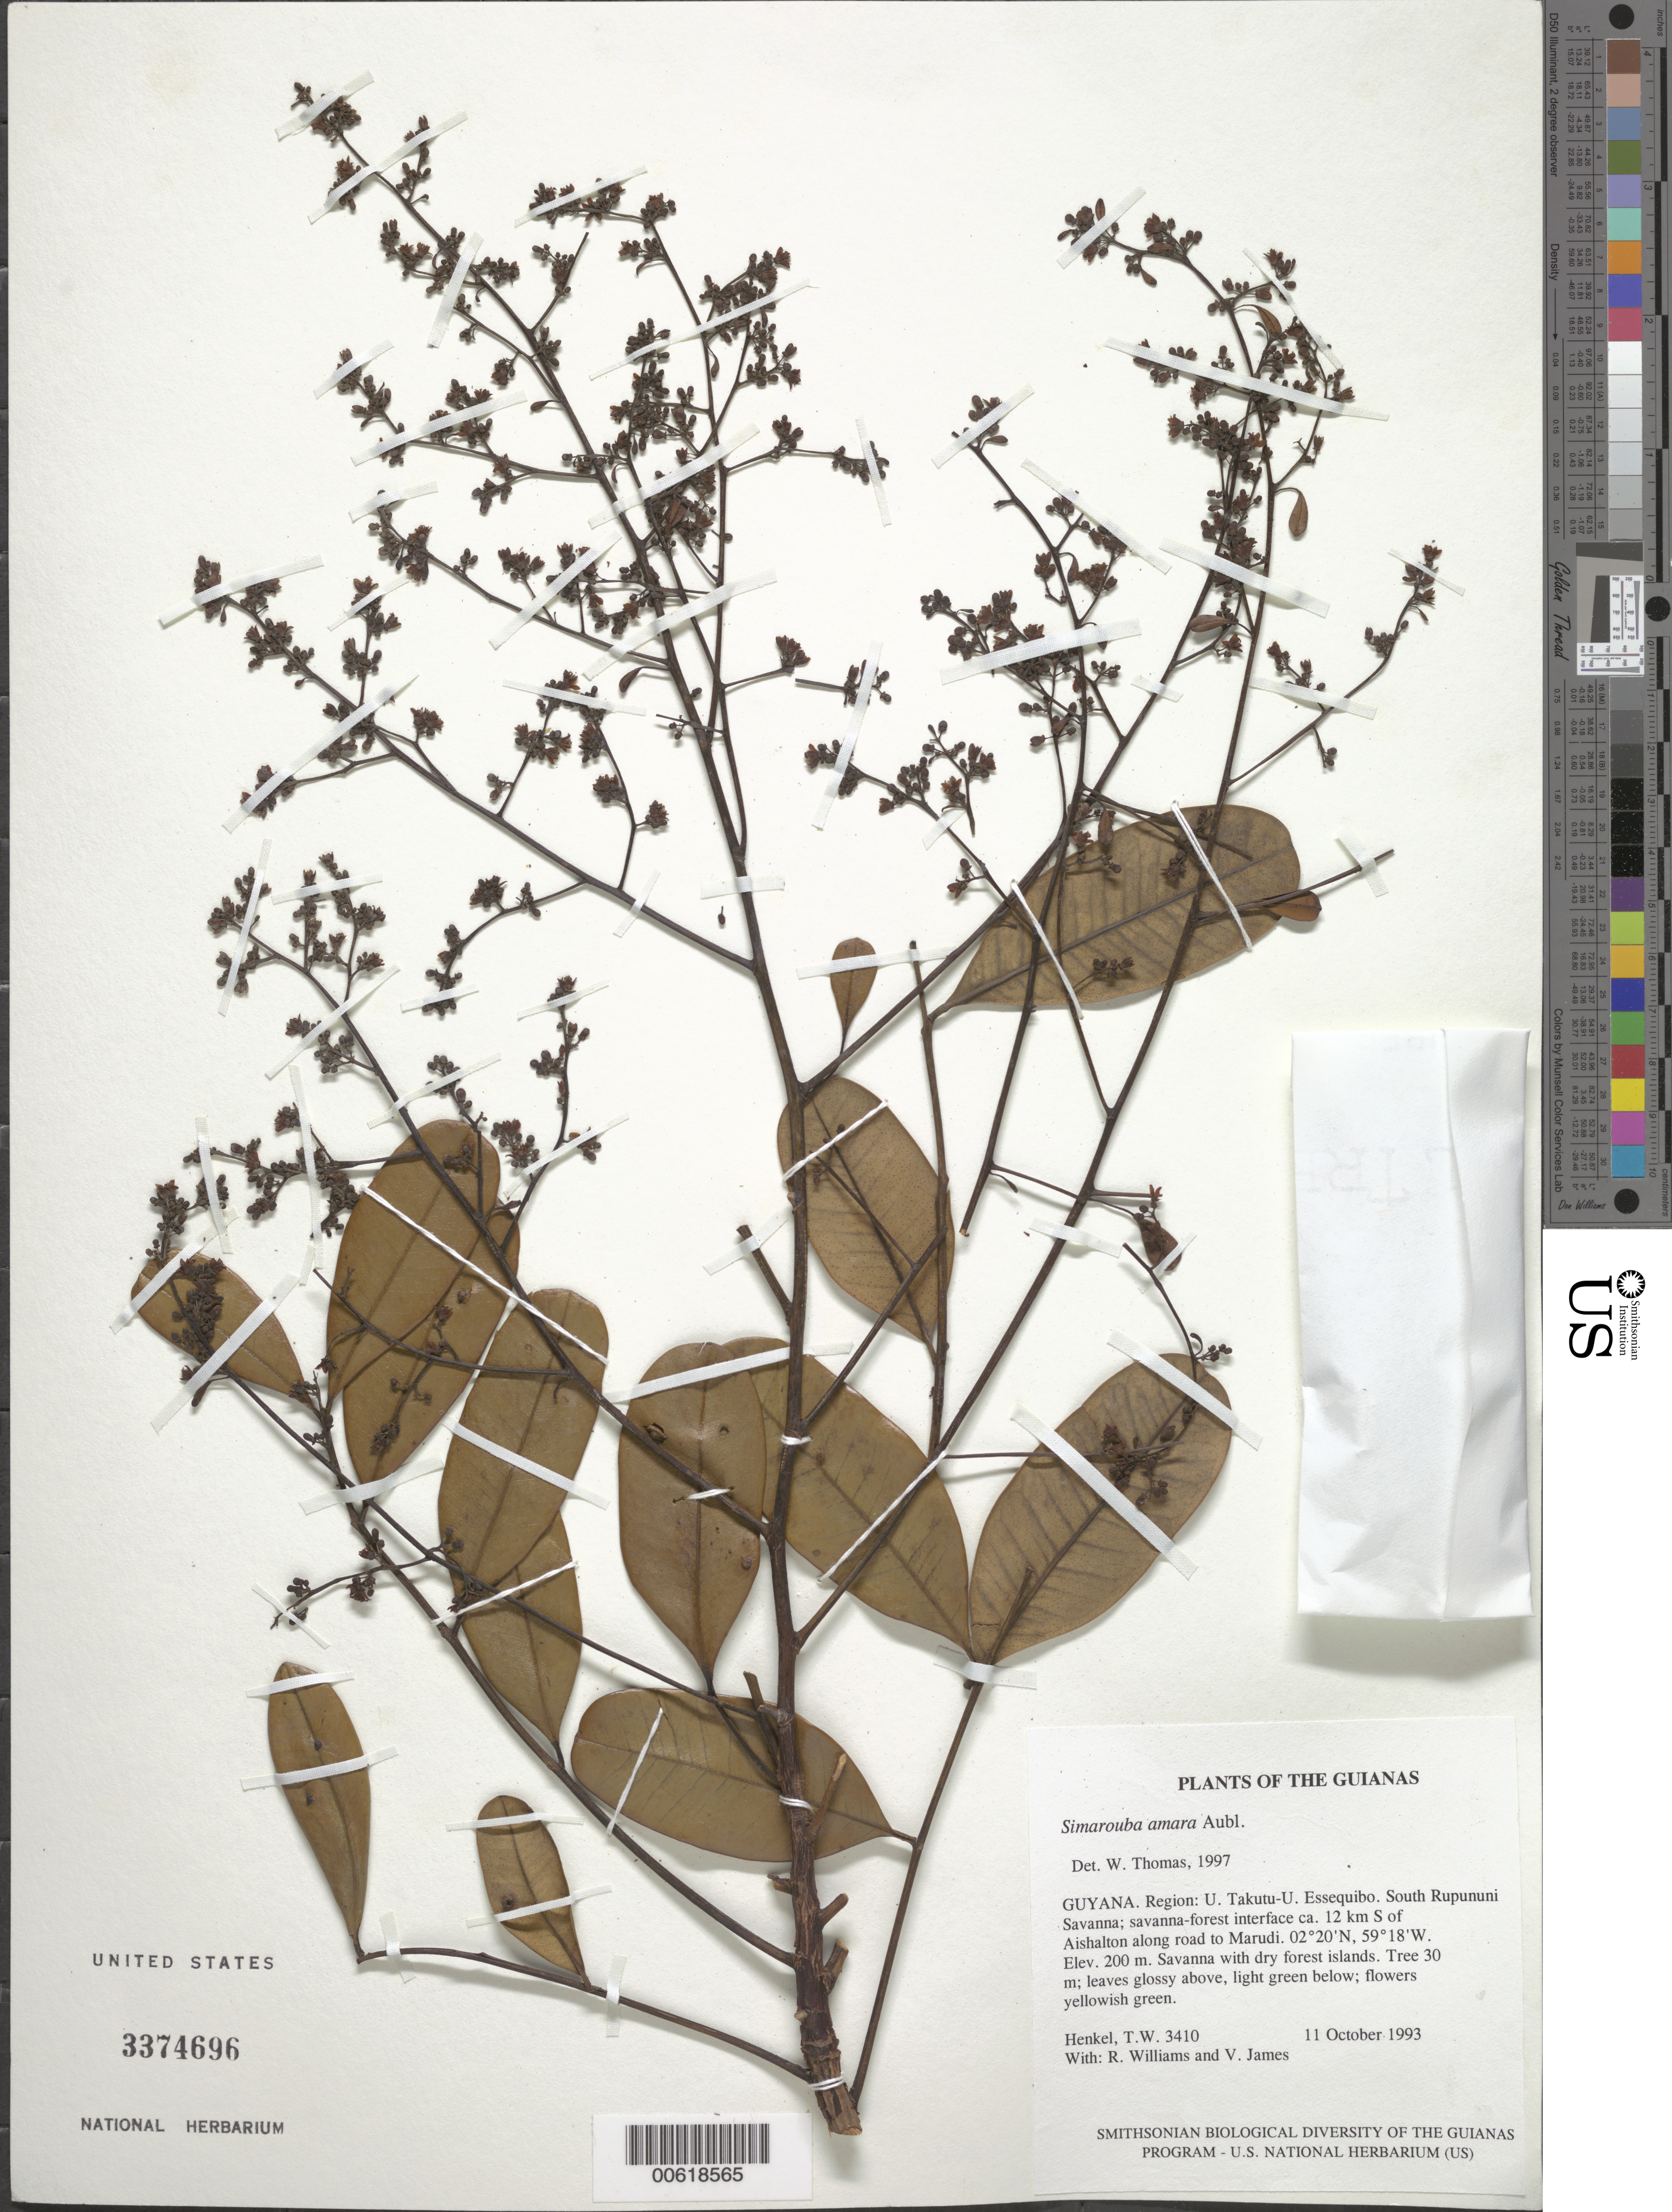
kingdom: Plantae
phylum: Tracheophyta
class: Magnoliopsida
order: Sapindales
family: Simaroubaceae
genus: Simarouba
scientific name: Simarouba amara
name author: Aubl.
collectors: T. Henkel, R. Williams & M. Ameer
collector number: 3410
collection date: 1993-10-11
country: Guyana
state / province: U. Takutu-U. Essequibo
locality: The Guianas, Region: U. Takutu-U. Essequibo. South of Rupununi Savanna; savanna-forest interface ca. 12 km S of Aishalton along road to Marudi.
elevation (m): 200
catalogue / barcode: US 3374696